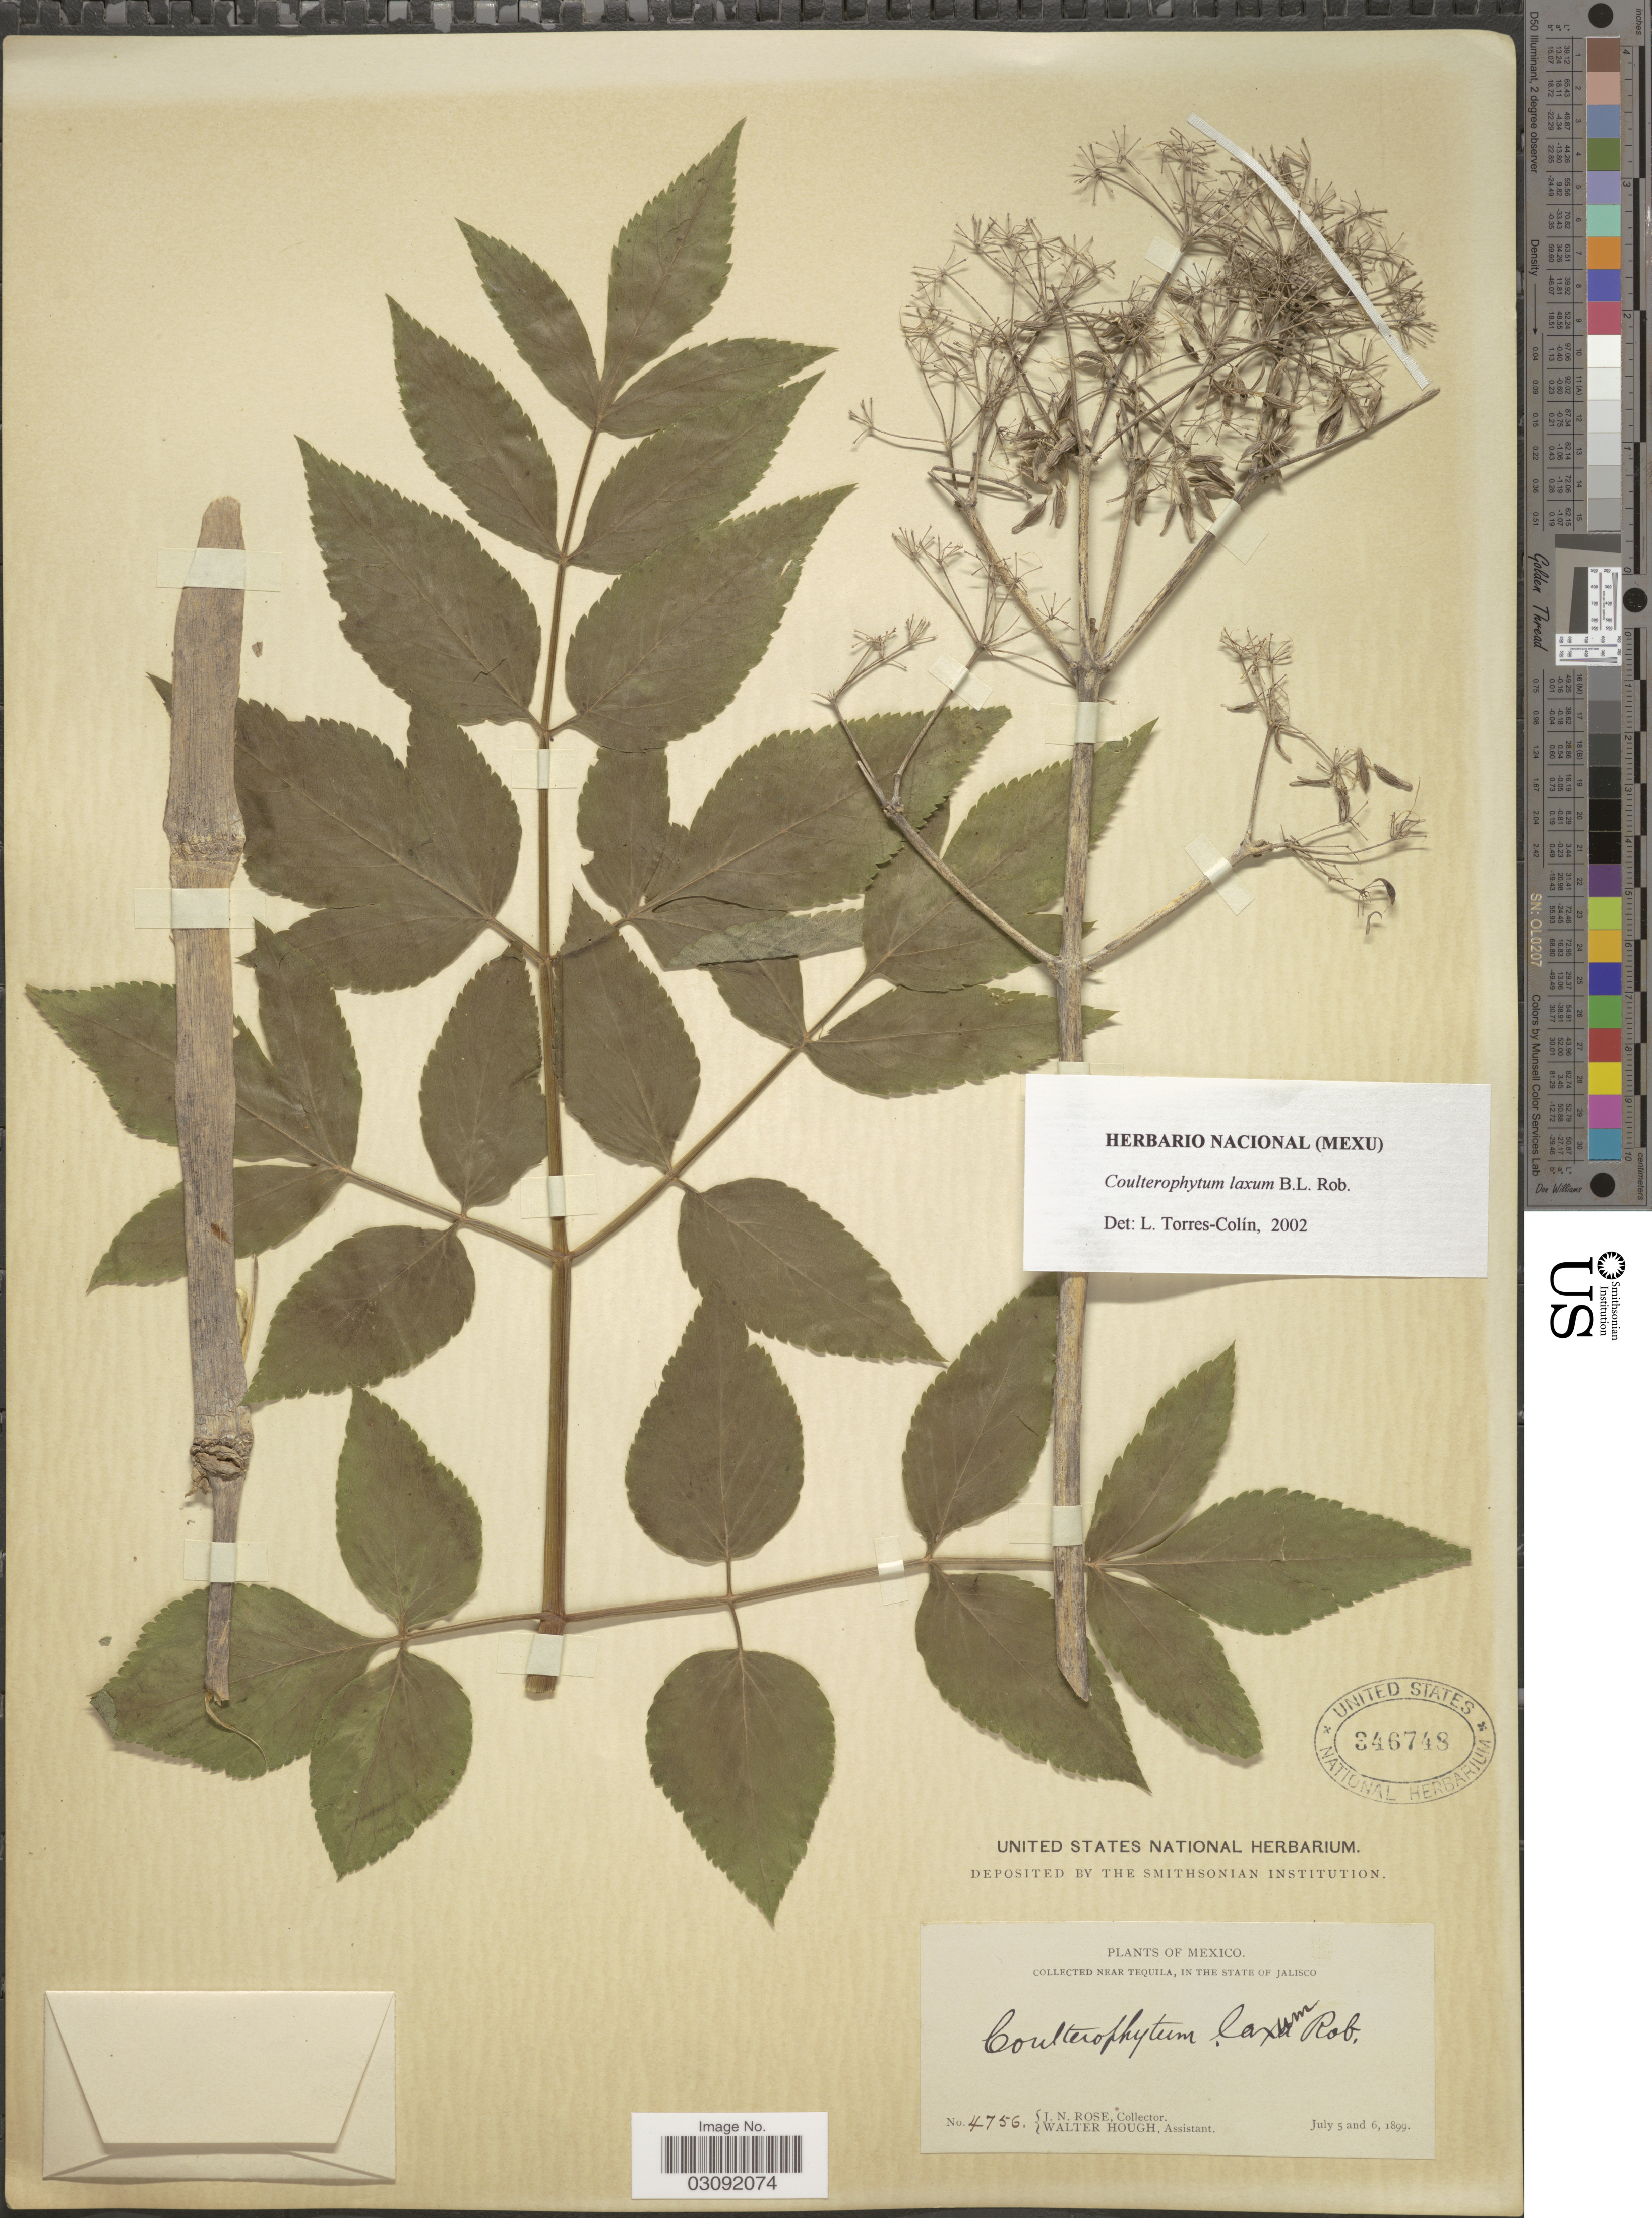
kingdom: Plantae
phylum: Tracheophyta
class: Magnoliopsida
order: Apiales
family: Apiaceae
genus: Coulterophytum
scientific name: Coulterophytum laxum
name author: B.L. Rob.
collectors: J. N. Rose & W. Hough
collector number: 4756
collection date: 1899-07-05/1899-07-06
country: Mexico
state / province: Jalisco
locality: Near Tequila, in the State of Jalisco.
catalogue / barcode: US 346748